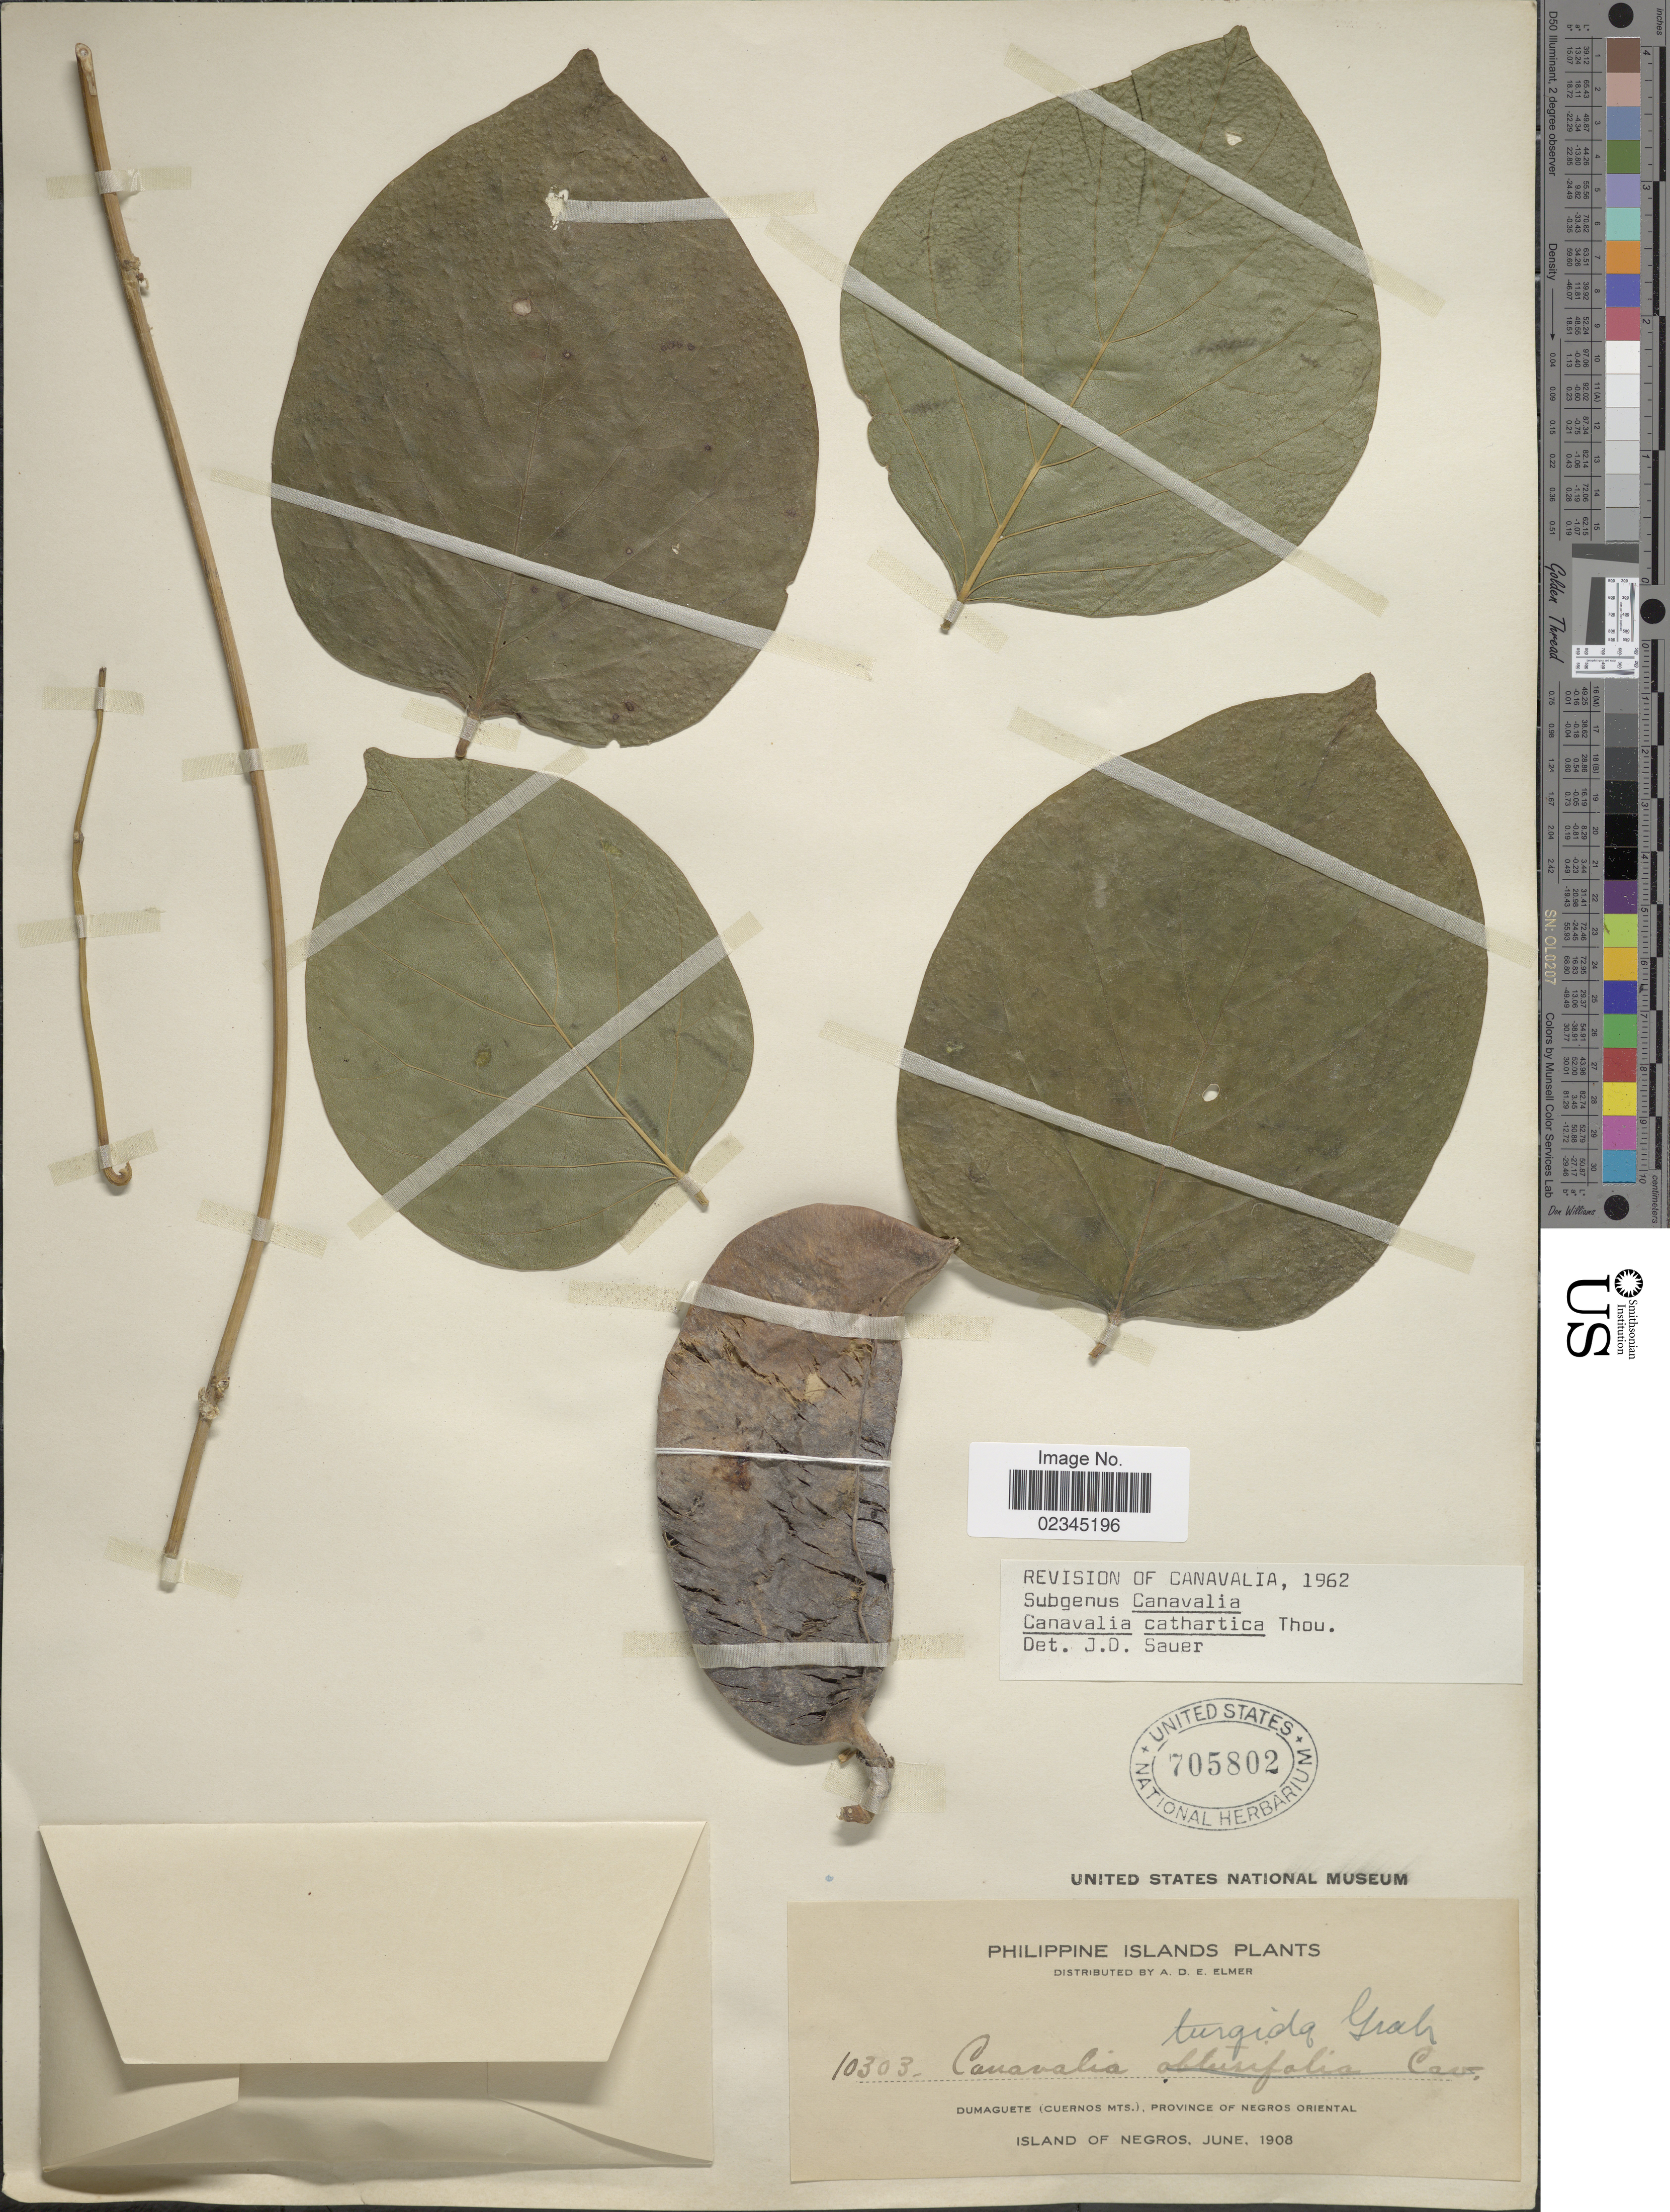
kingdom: Plantae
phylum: Tracheophyta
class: Magnoliopsida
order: Fabales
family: Fabaceae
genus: Canavalia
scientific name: Canavalia cathartica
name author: Thouars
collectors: A. D. E. Elmer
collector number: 10303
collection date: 1908-06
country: Philippines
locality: Dumaguete (Cuernos Mts), Province of Negros Oriental.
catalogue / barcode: US 705802